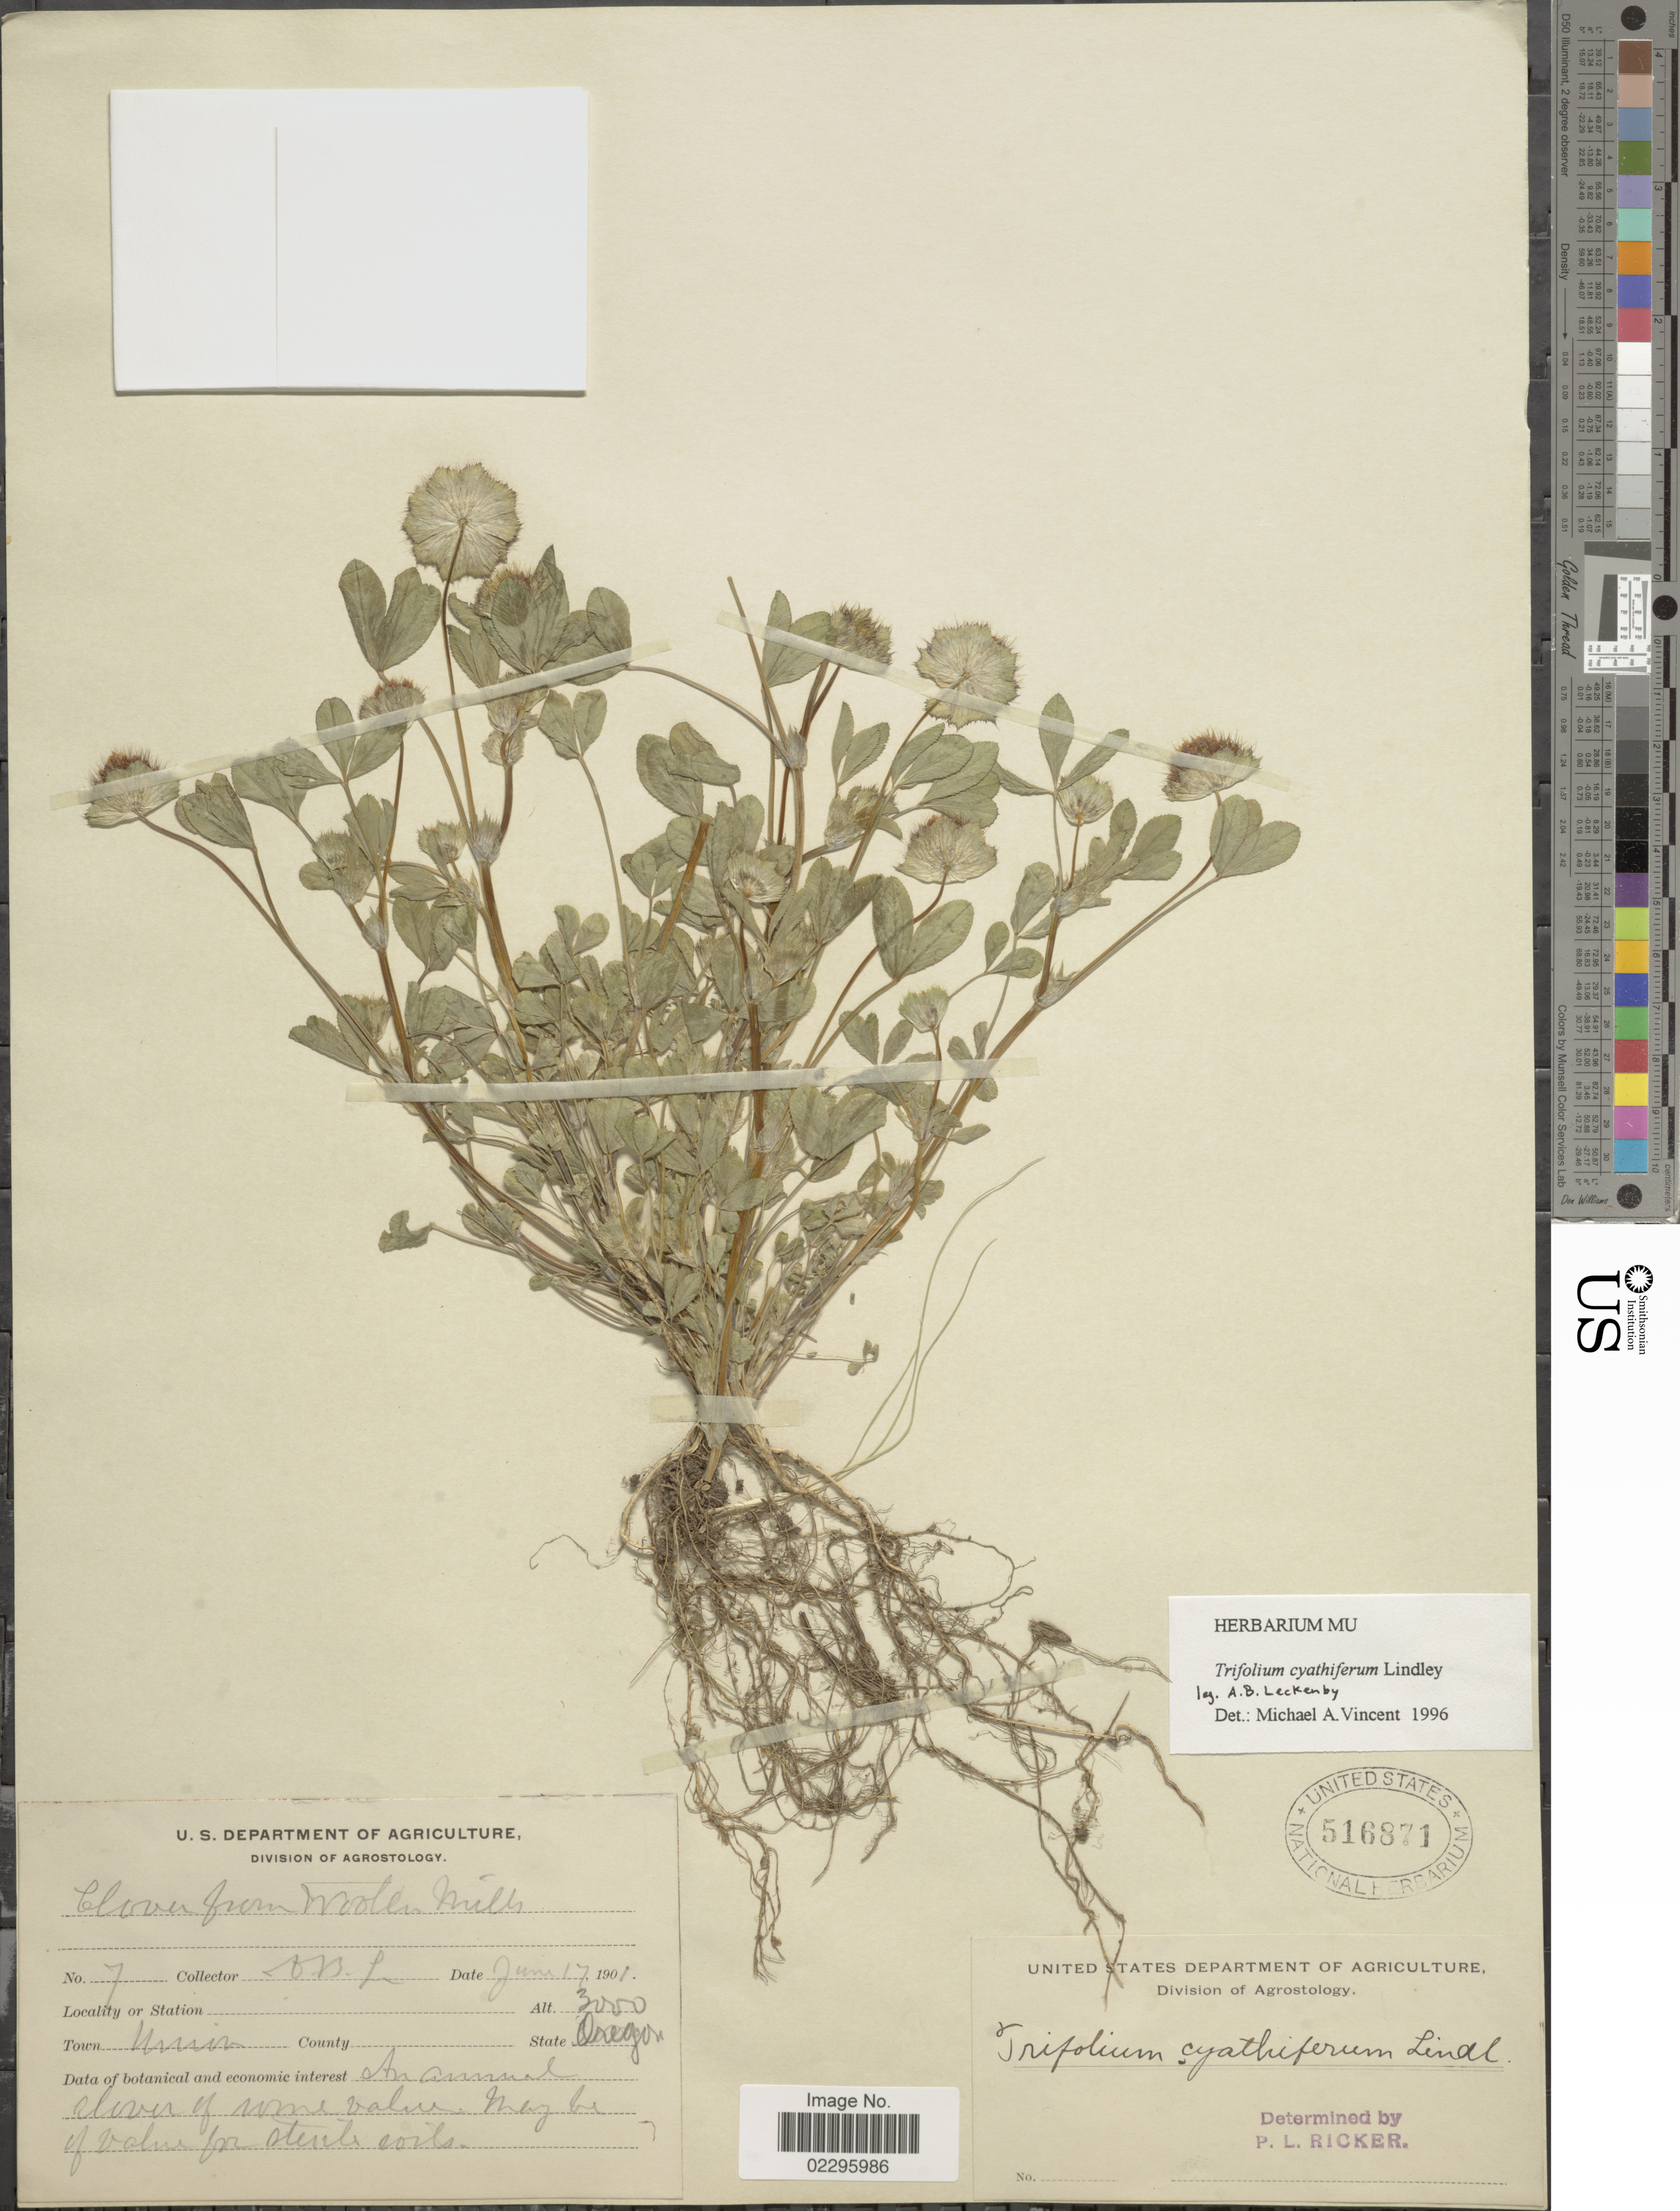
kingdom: Plantae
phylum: Tracheophyta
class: Magnoliopsida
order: Fabales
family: Fabaceae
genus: Trifolium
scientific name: Trifolium cyathiferum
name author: Lindl.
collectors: A. Leckenby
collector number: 7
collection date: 1901-06-17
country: United States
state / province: Oregon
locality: Town Union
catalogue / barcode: US 516871